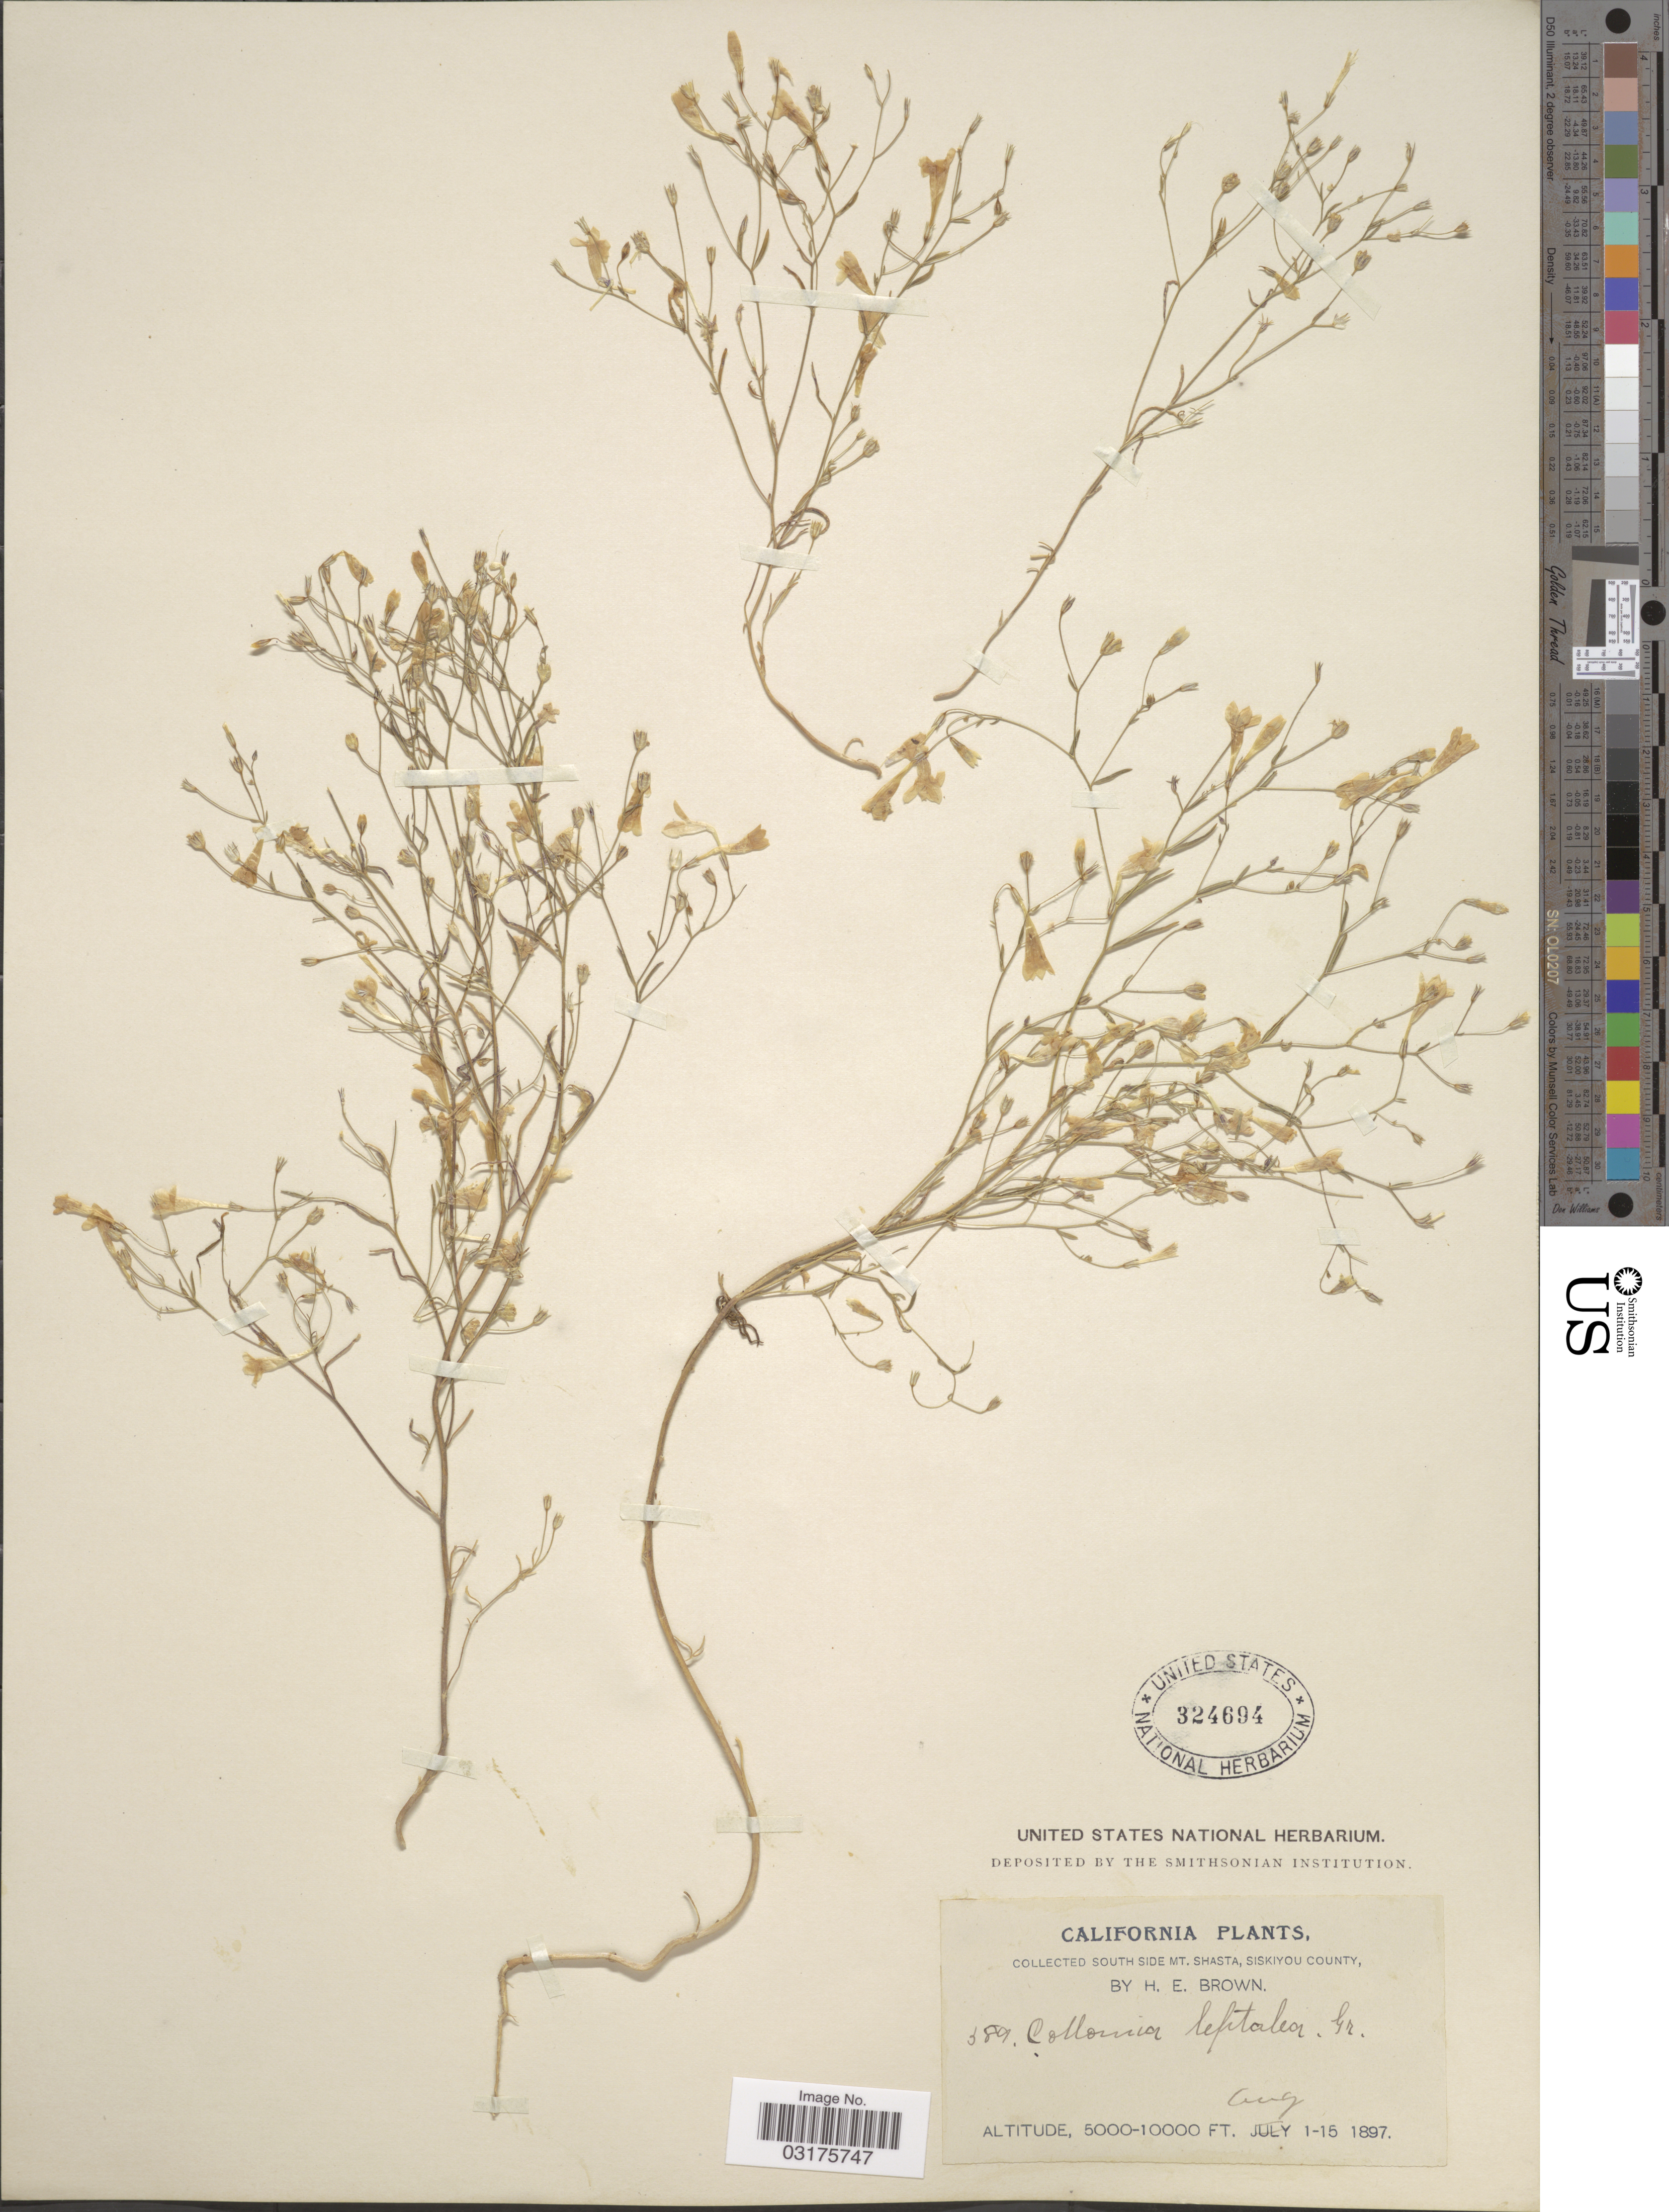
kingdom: Plantae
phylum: Tracheophyta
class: Magnoliopsida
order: Ericales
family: Polemoniaceae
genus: Navarretia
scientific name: Navarretia leptalea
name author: (A. Gray) L.A. Johnson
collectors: H. E. Brown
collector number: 389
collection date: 1897-08-01/1897-08-15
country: United States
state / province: California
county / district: Siskiyou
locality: South side Mt. Shasta, Siskiyou County.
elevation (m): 1524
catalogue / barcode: US 324694